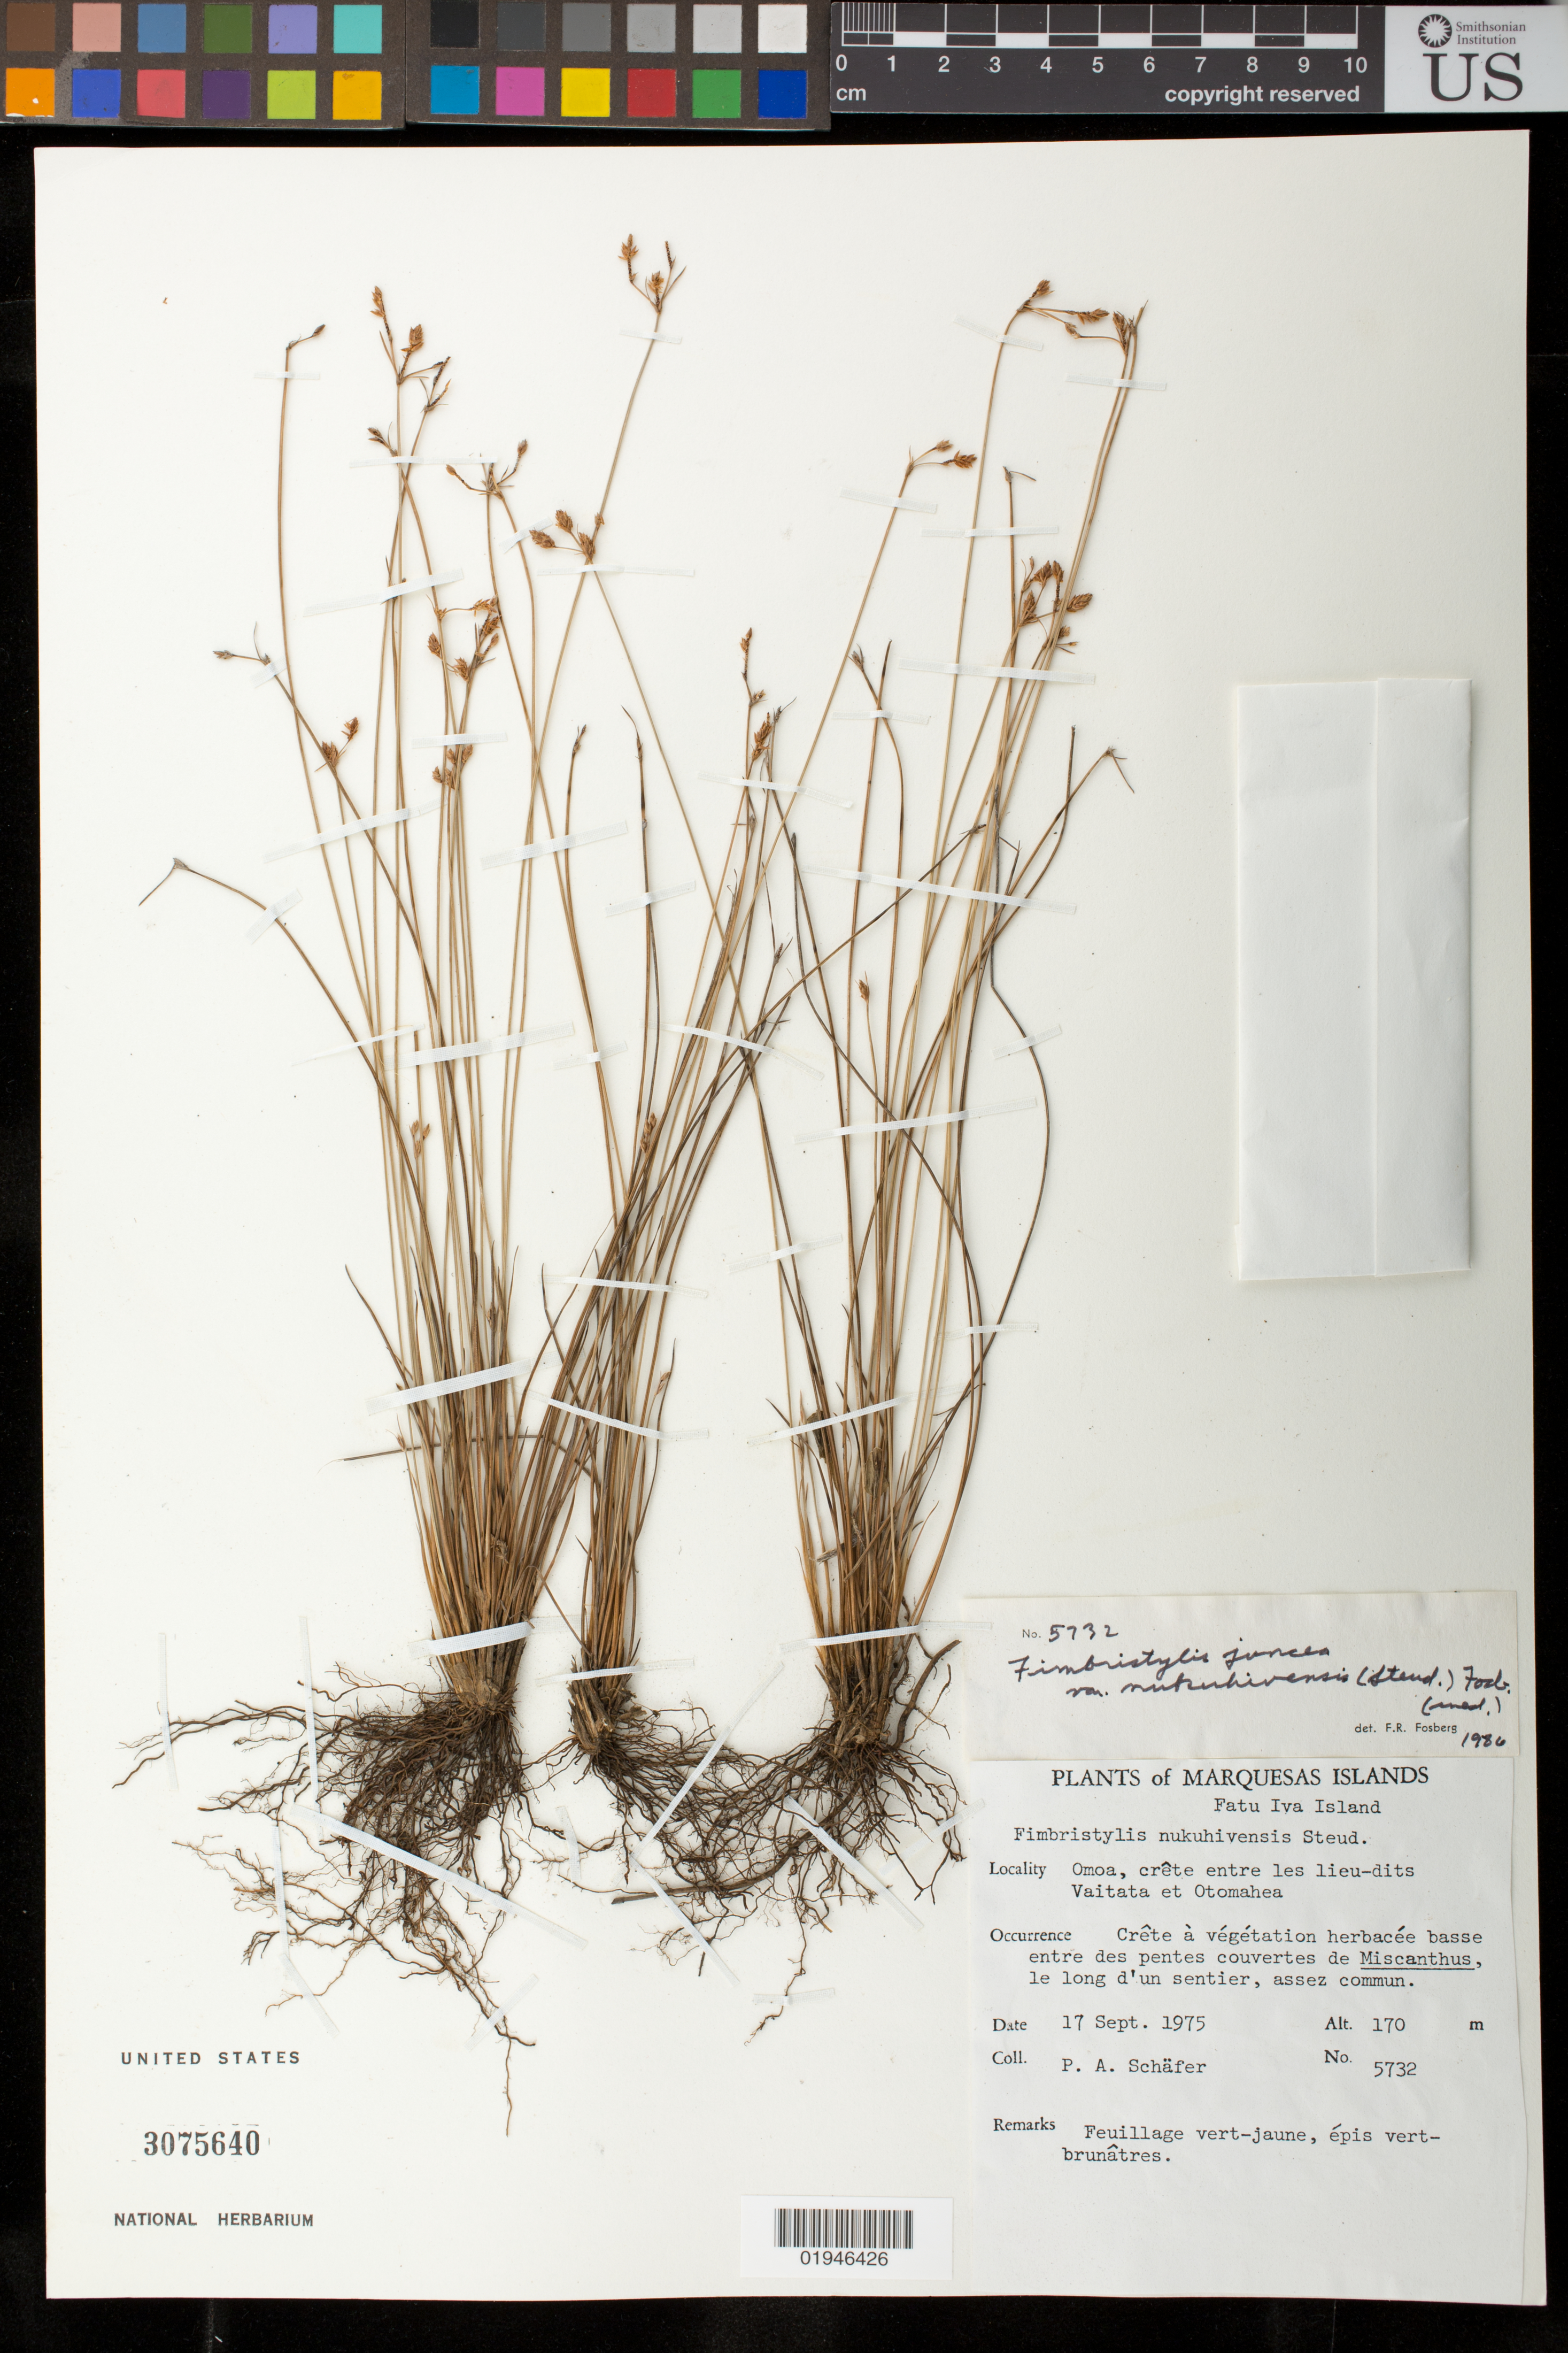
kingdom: Plantae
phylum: Tracheophyta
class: Liliopsida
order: Poales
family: Cyperaceae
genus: Fimbristylis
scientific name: Fimbristylis juncea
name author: (G. Forst.) Br. ex Roem. & Schult.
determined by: Wagner, W. L., (BOT), Smithsonian Institution - National Museum of Natural History (UNITED STATES)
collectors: P. A. Schäfer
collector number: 5732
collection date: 1975-09-17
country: French Polynesia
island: Fatu Hiva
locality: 'Omo'a crête between Vaitata and Otomahea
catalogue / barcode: US 3075640